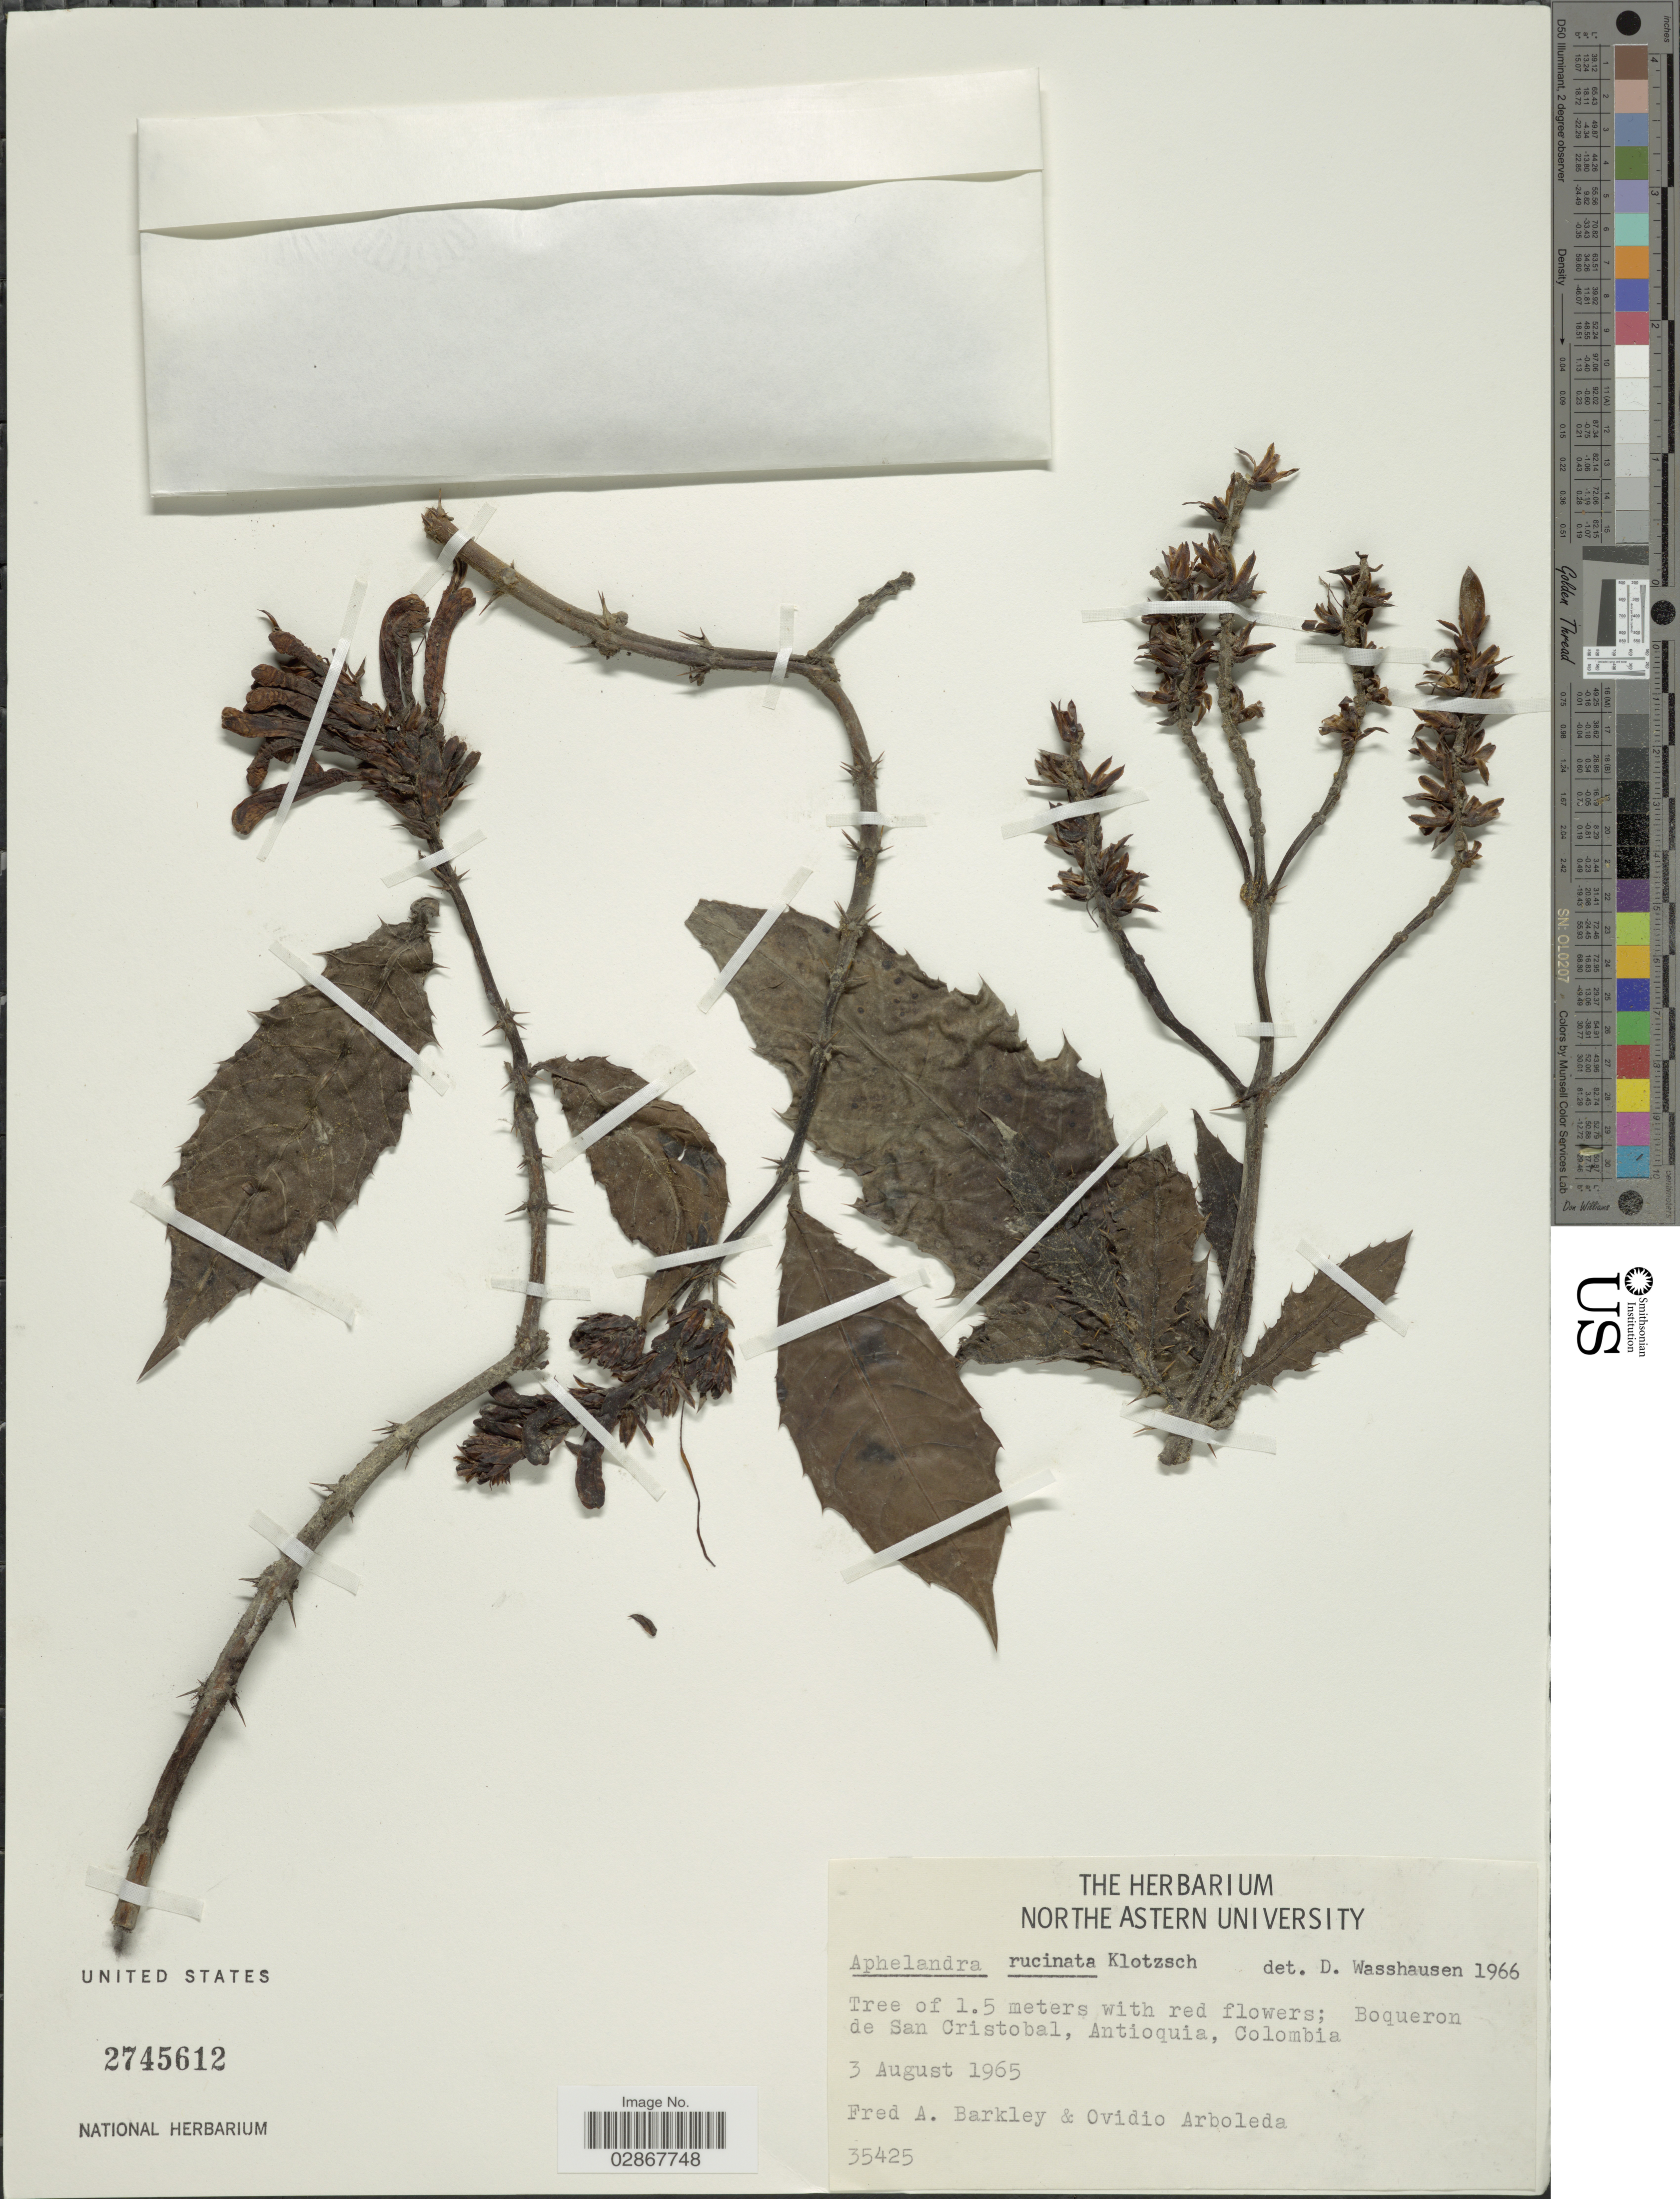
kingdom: Plantae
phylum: Tracheophyta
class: Magnoliopsida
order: Lamiales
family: Acanthaceae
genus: Aphelandra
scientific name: Aphelandra runcinata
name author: Klotzsch ex Nees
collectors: F. A. Barkley & O. Arboleda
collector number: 35425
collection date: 1965-08-03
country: Colombia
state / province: Antioquia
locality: Boqueron de San Cristobal.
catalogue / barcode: US 2745612